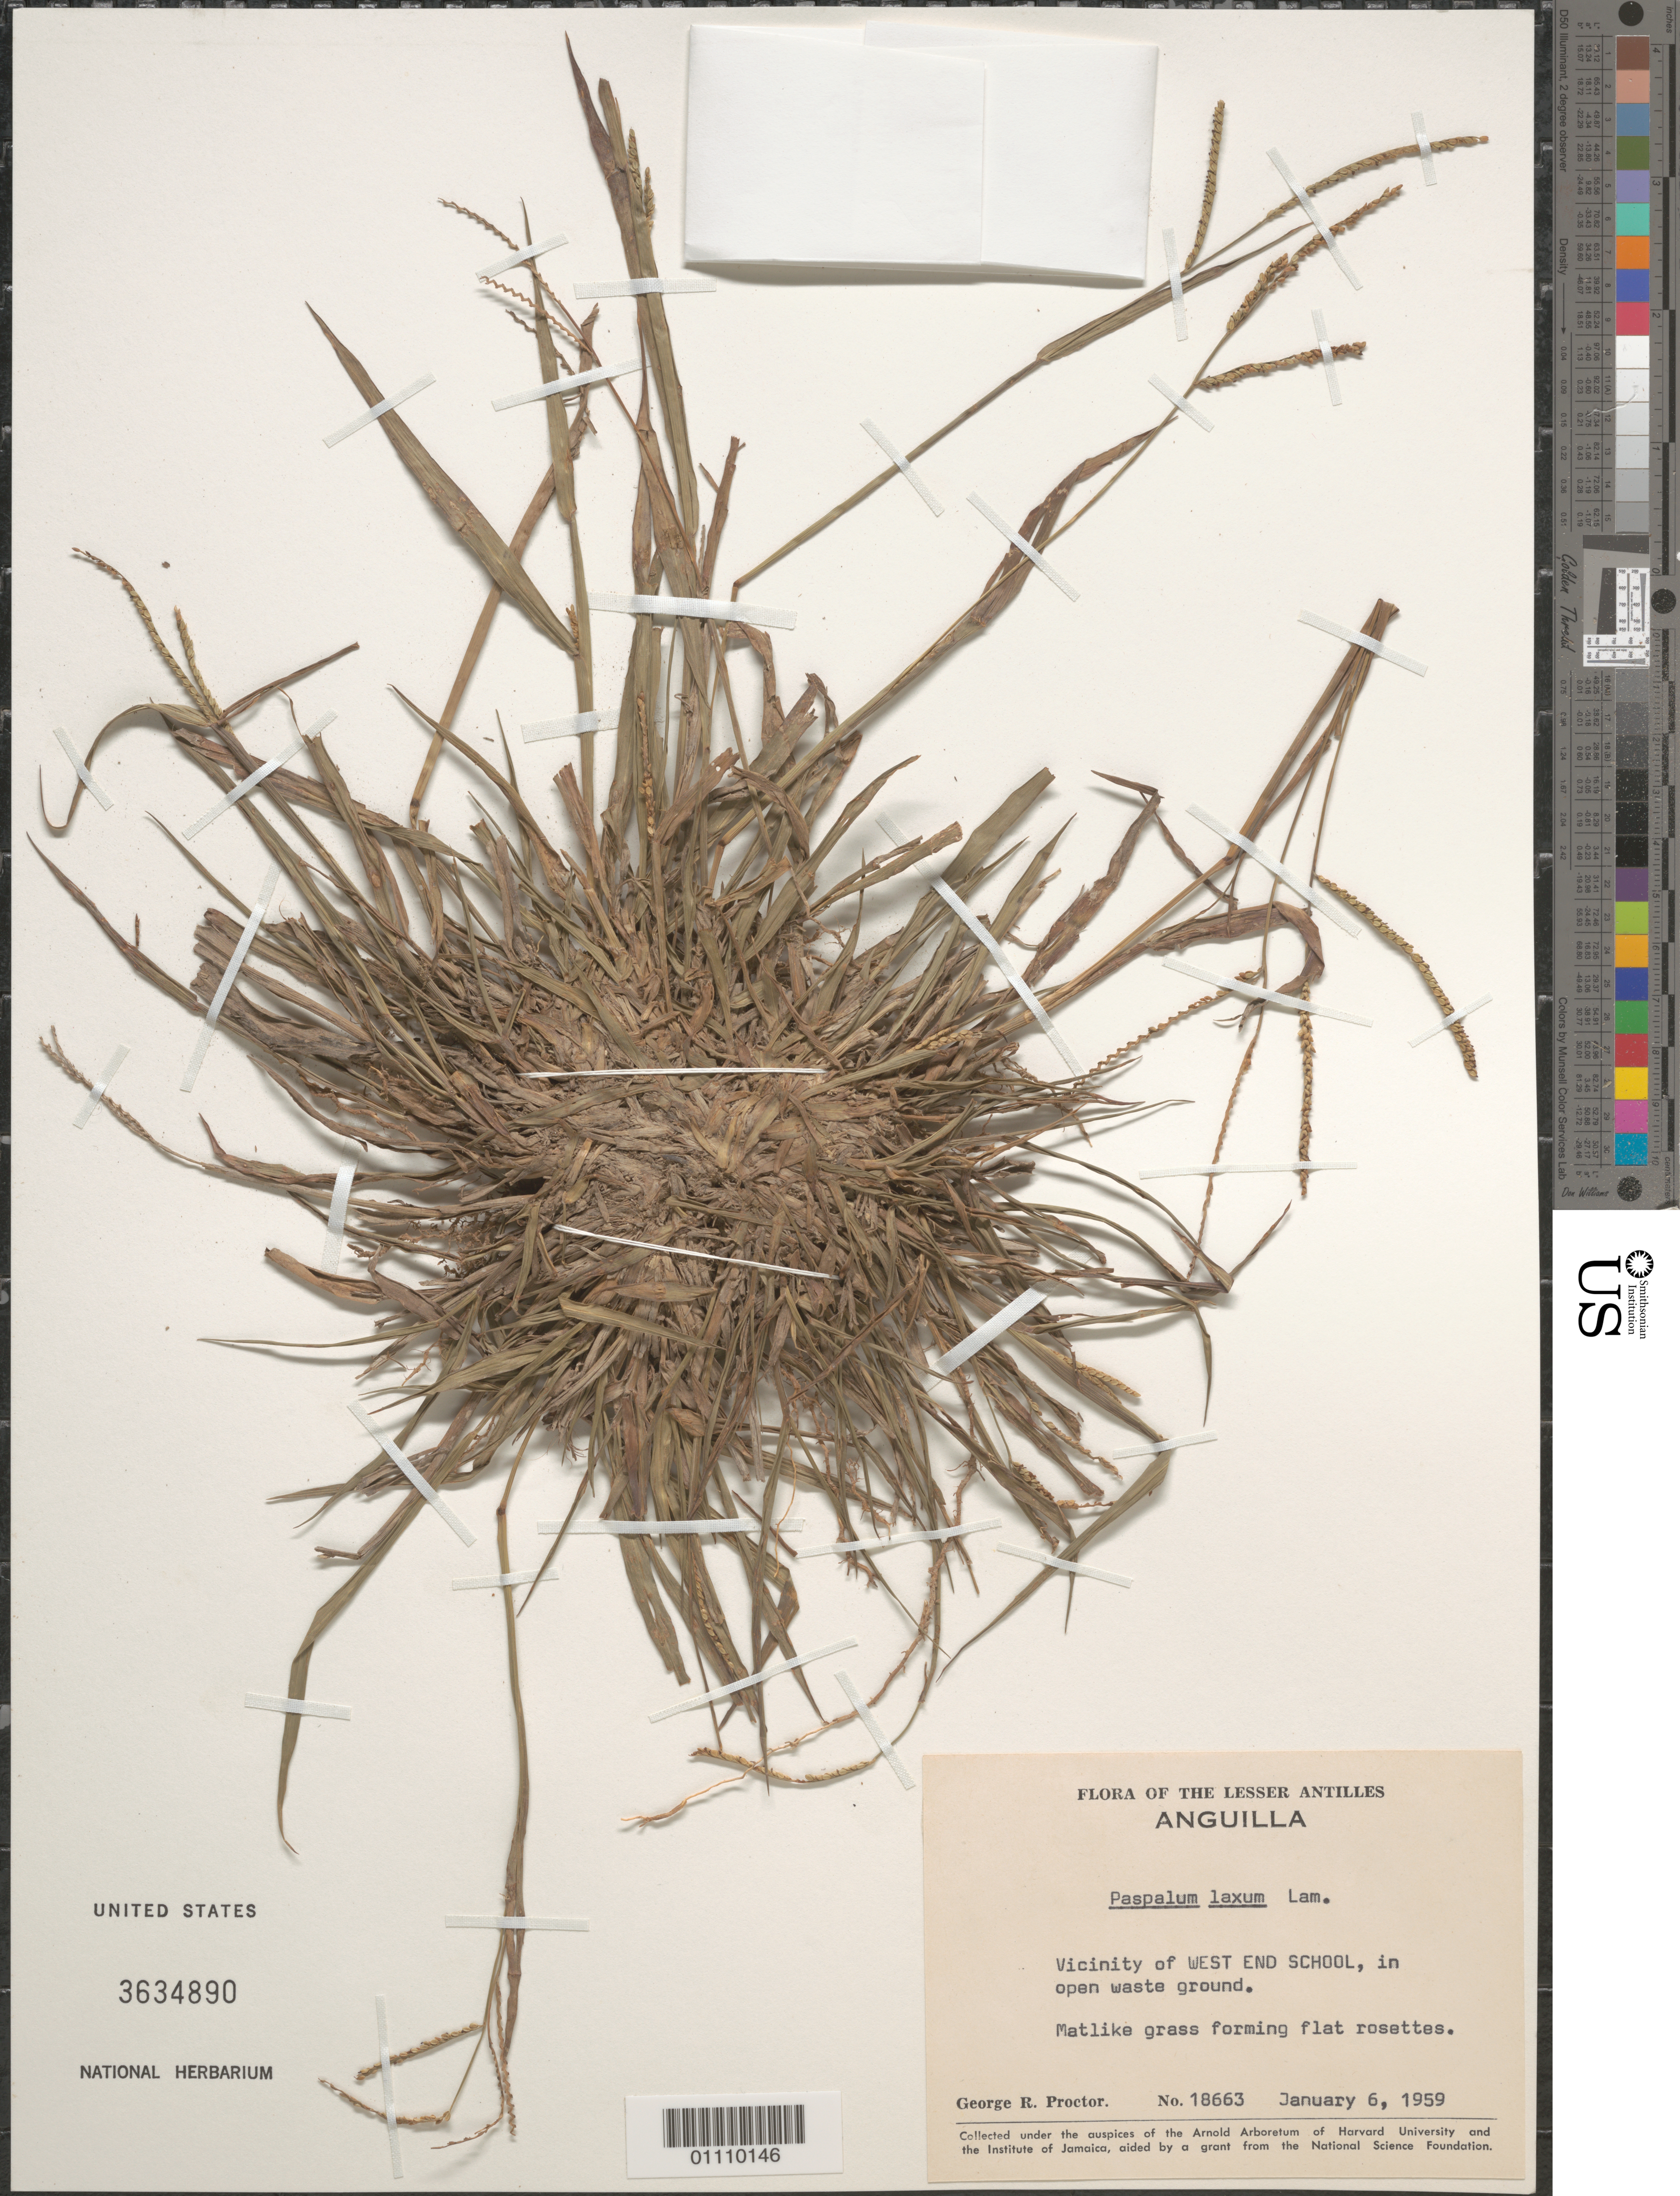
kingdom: Plantae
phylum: Tracheophyta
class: Liliopsida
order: Poales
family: Poaceae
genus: Paspalum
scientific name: Paspalum laxum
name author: Lam.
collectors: G. R. Proctor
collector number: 18663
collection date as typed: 05 Jan 1959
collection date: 1959-01-05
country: Anguilla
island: Anguilla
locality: West End School, vicinity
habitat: In open waste ground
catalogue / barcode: US 3634890